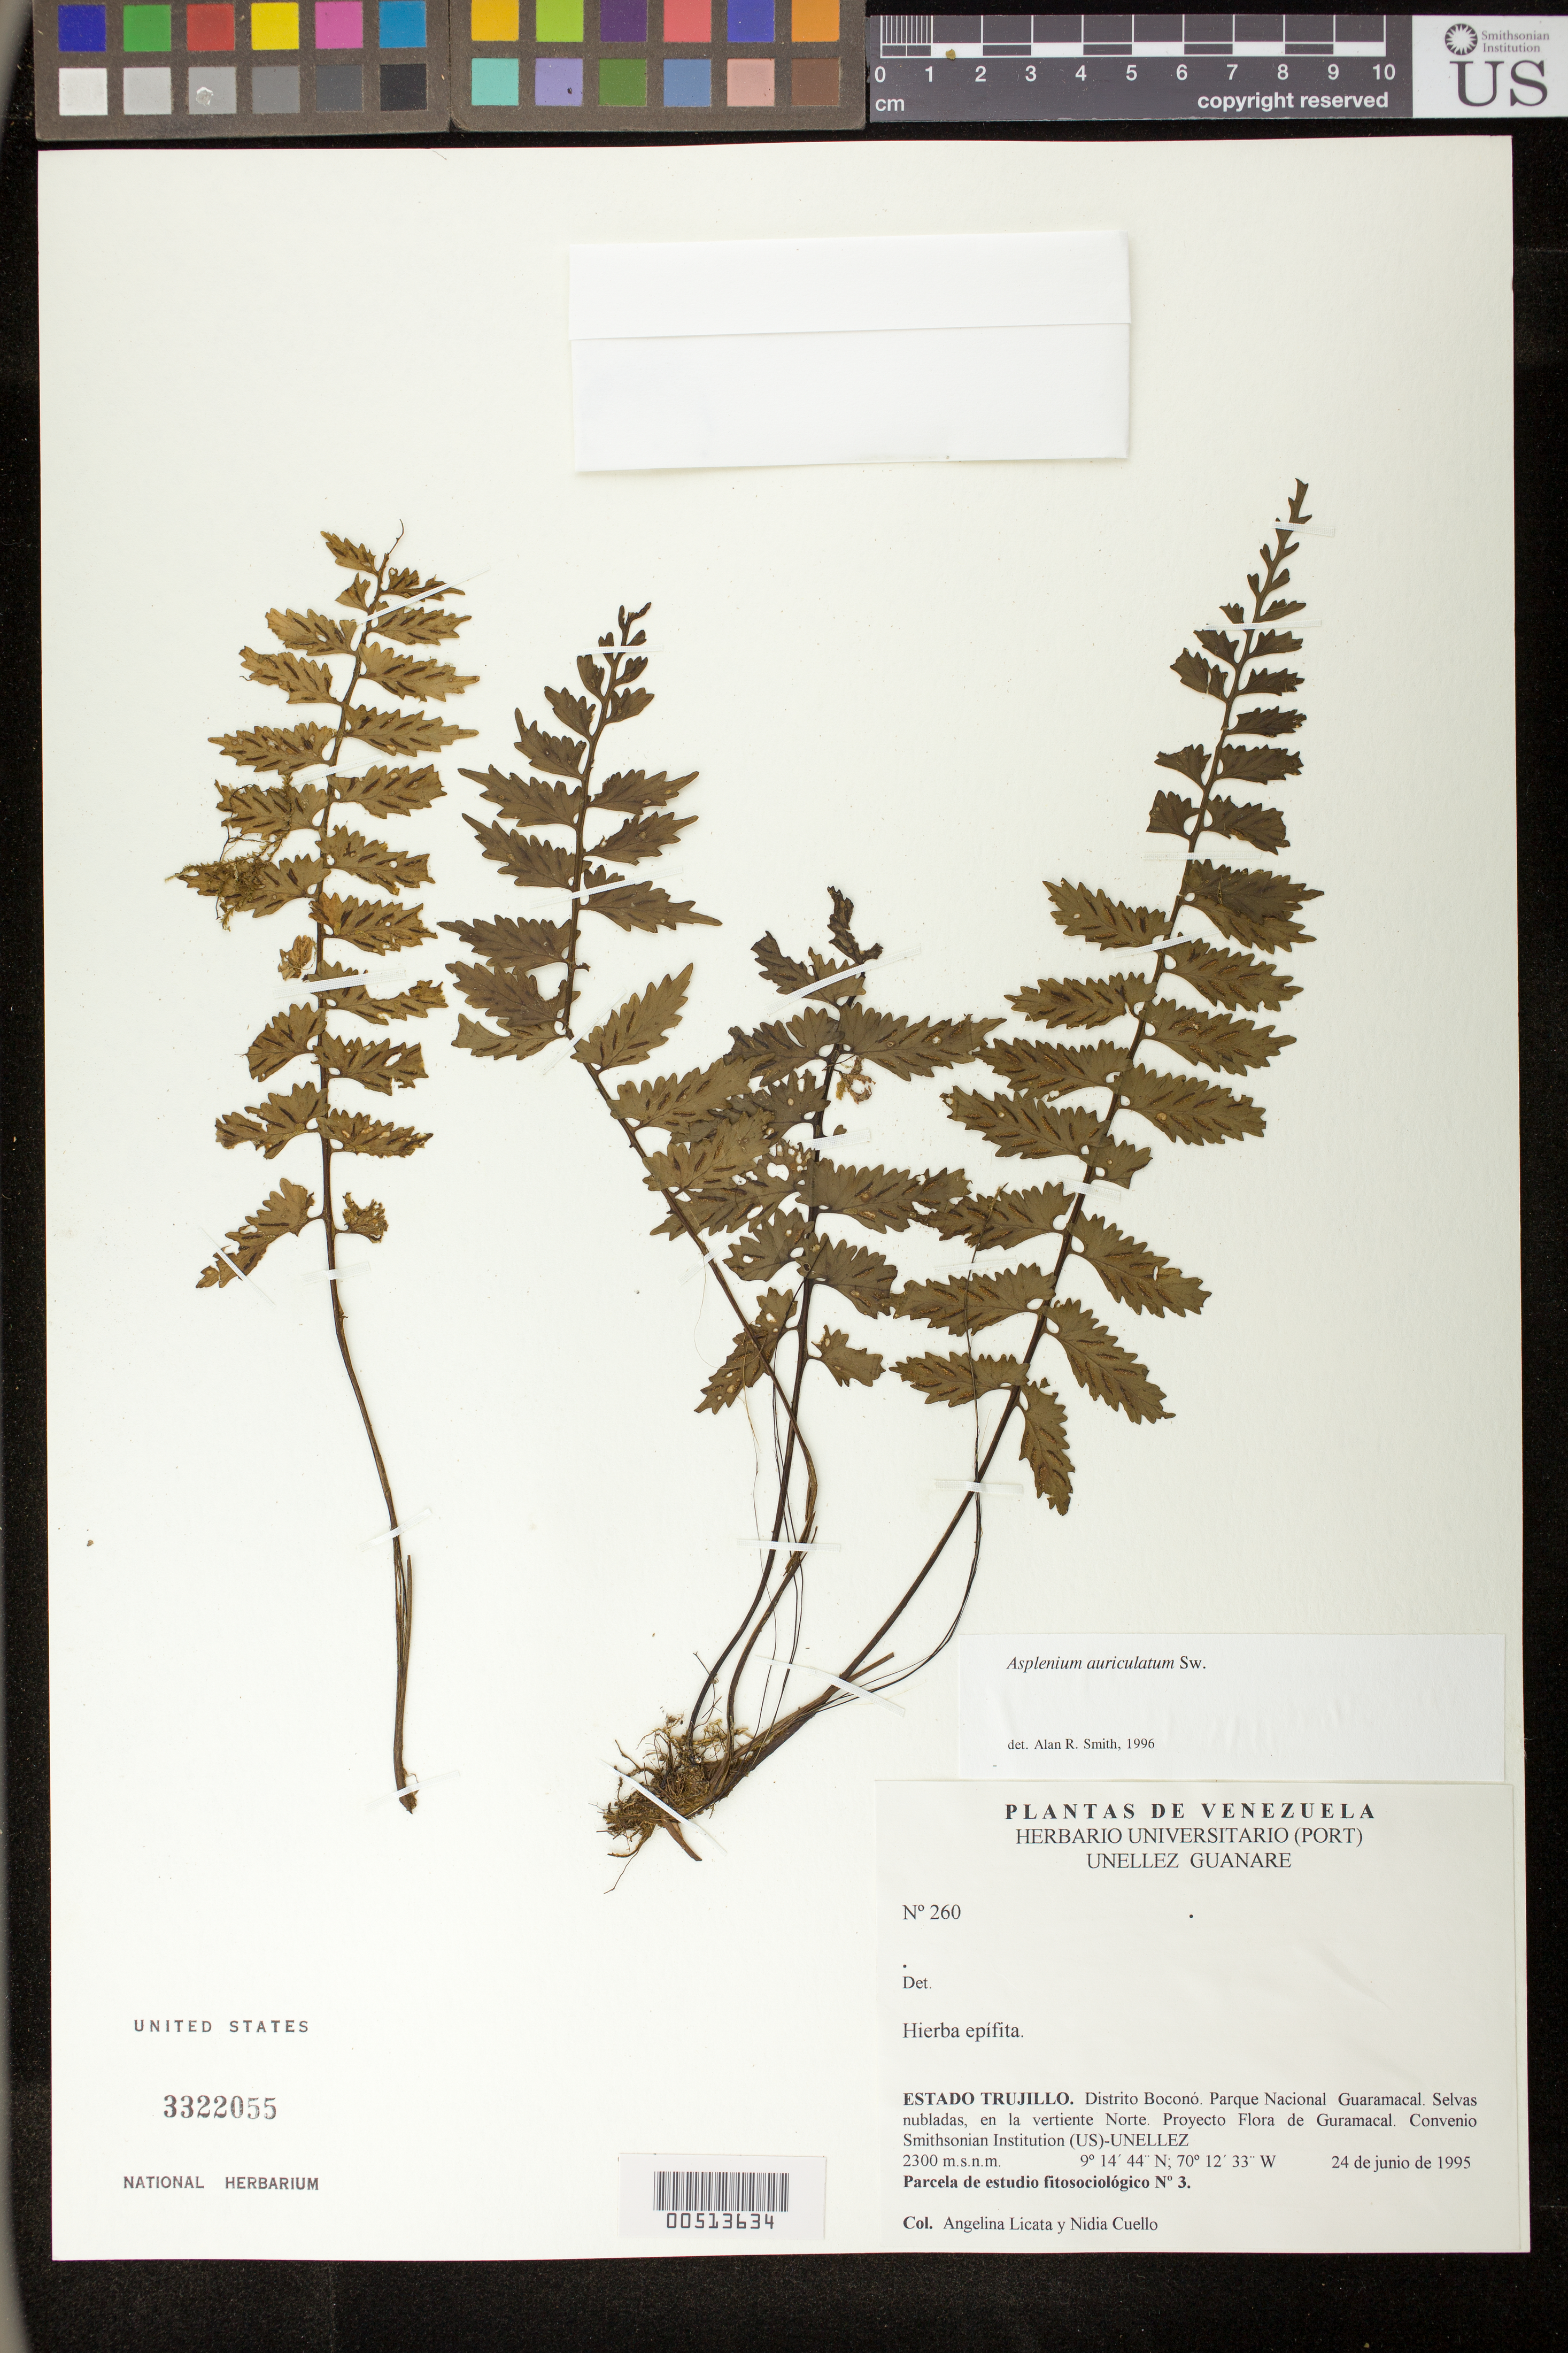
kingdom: Plantae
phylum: Tracheophyta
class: Polypodiopsida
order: Polypodiales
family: Aspleniaceae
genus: Asplenium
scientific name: Asplenium auriculatum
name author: Sw.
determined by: Smith, Alan R., (UC)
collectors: A. Licata & N. L. Cuello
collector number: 260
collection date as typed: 24 Jun 1995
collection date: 1995-06-24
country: Venezuela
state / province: Trujillo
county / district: Boconó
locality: Parque Nacional Guaramacal, vertiente N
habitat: Selvas nubladas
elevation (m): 2300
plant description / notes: PORT, UC, US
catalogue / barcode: US 3322055